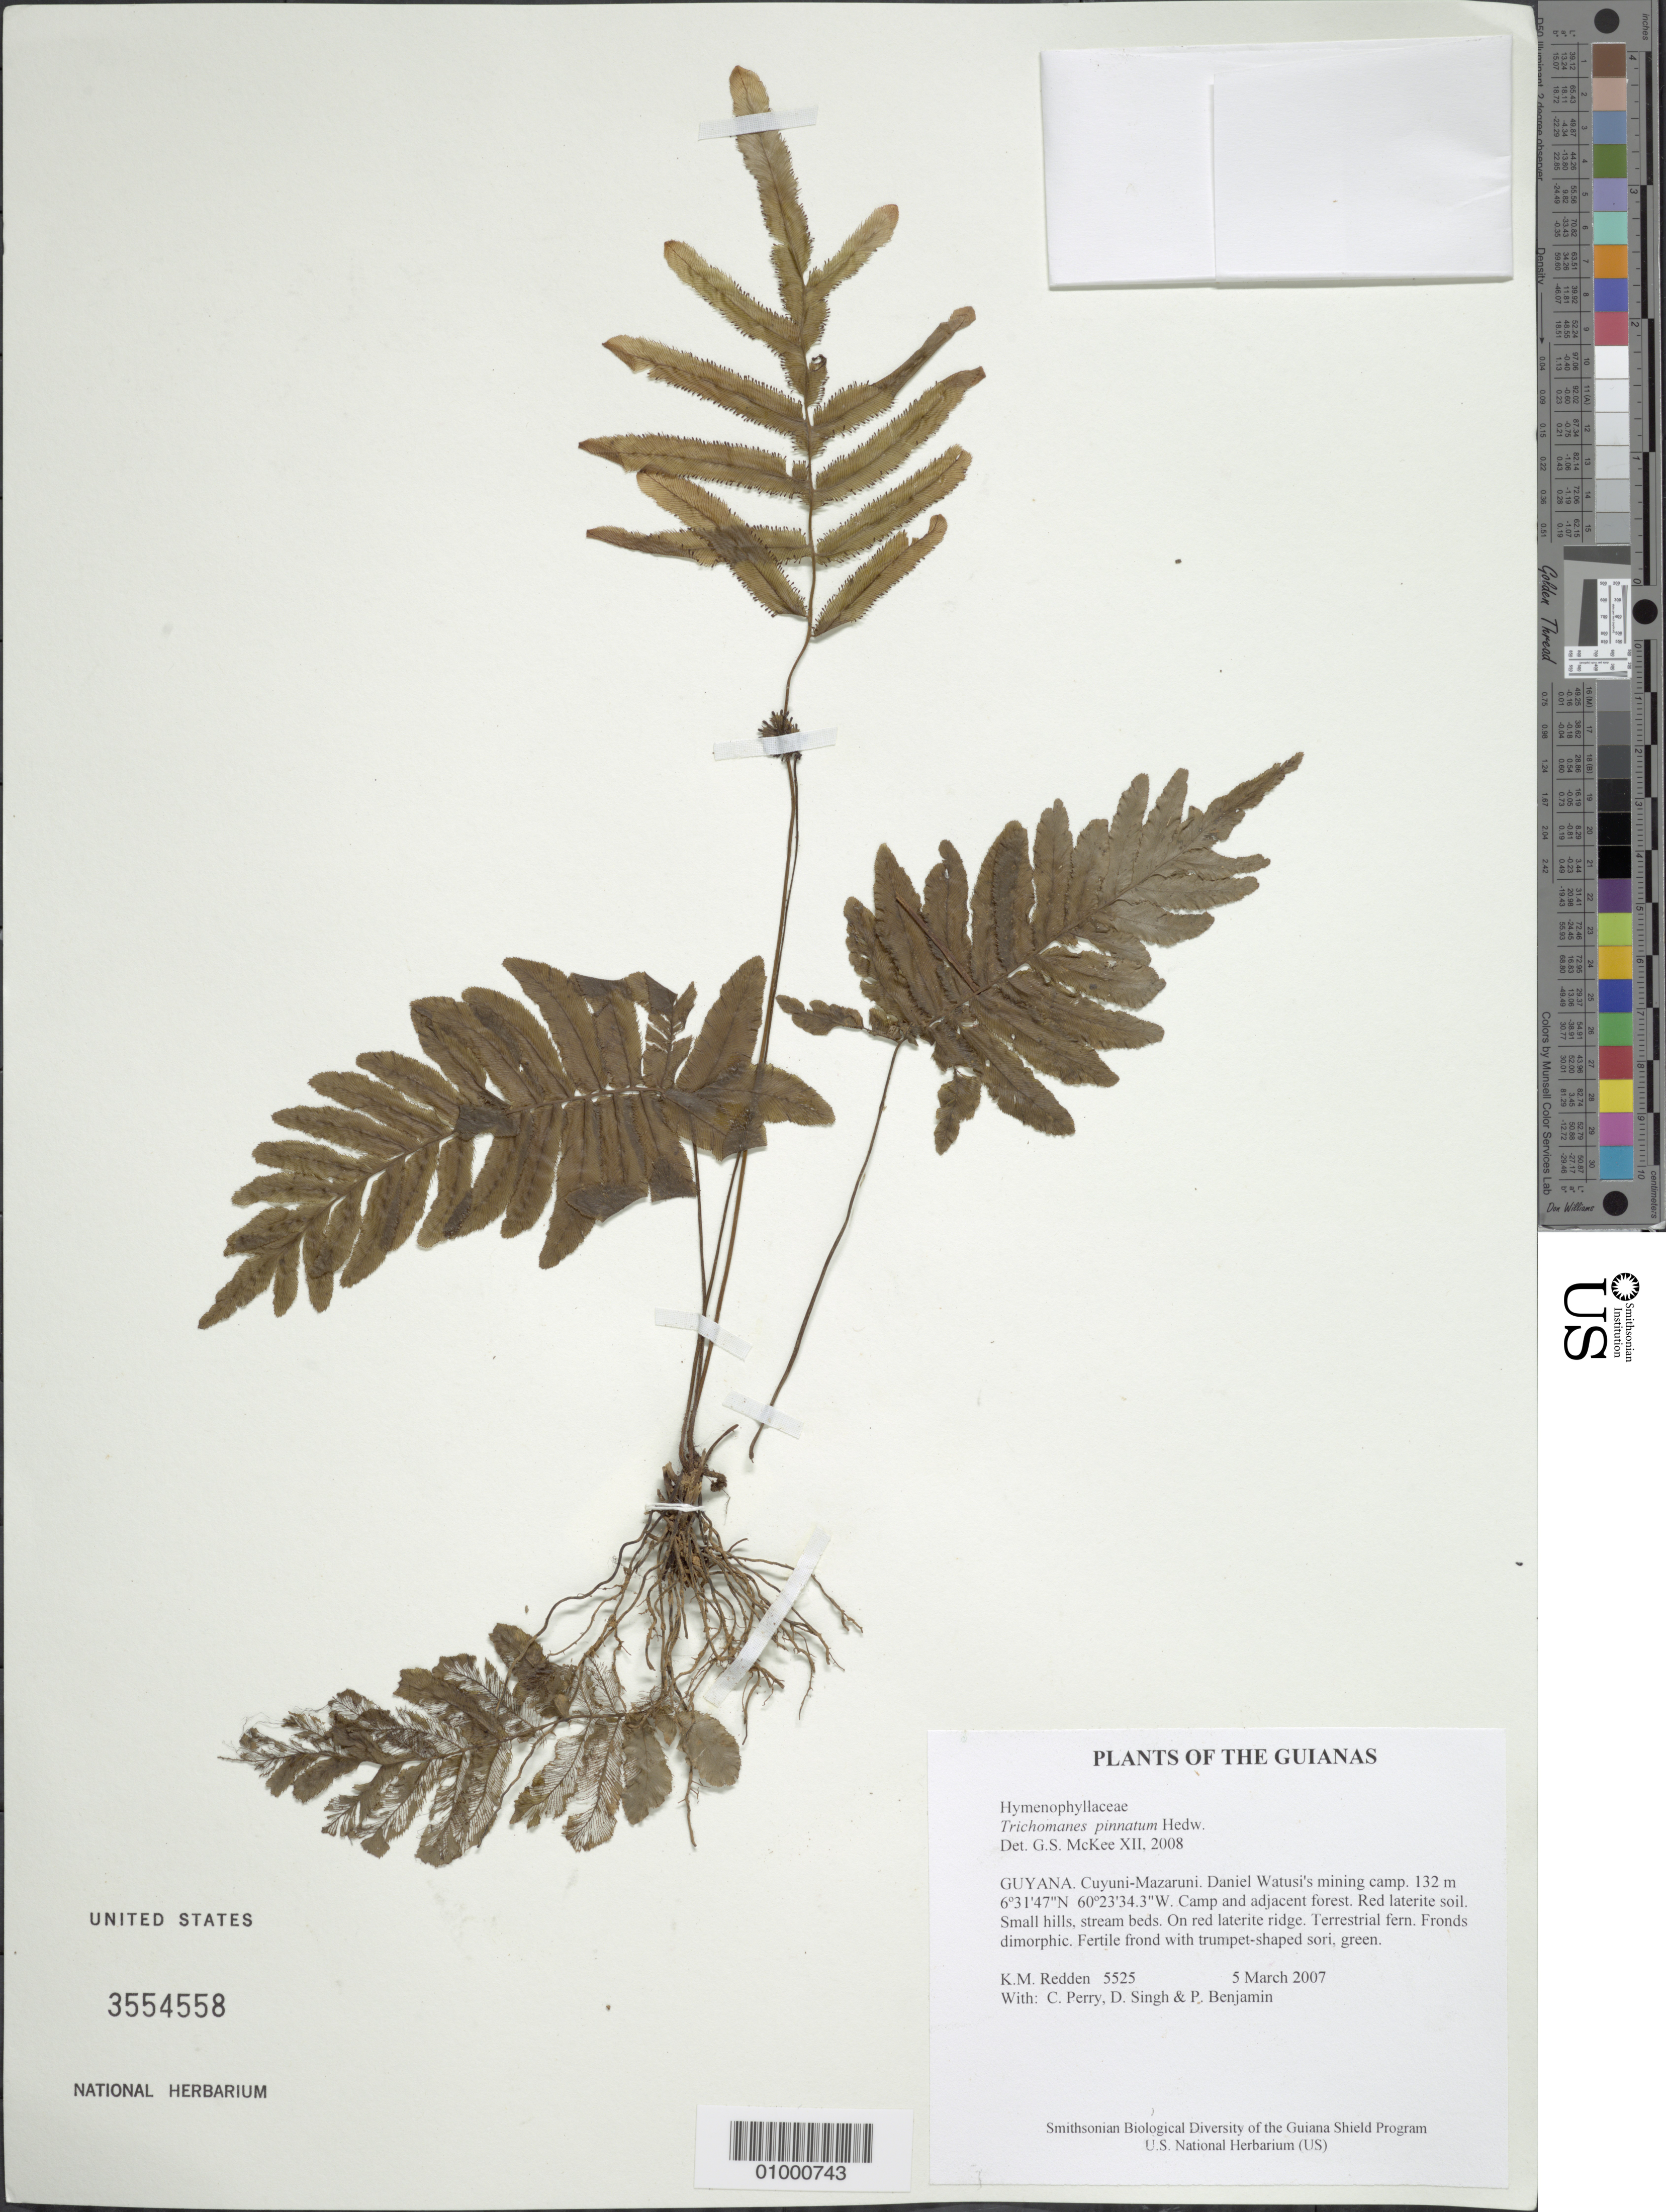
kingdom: Plantae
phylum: Tracheophyta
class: Polypodiopsida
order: Hymenophyllales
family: Hymenophyllaceae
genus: Trichomanes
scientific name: Trichomanes pinnatum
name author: Hedw.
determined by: McKee, G. S., (US), NMNH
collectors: K. M. Redden, C. Perry, D. Singh & P. Benjamin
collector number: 5525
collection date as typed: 5 March 2007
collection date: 2007-03-05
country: Guyana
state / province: Cuyuni-Mazaruni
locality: Daniel Watusi's mining camp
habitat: Camp and adjacent forest. Red laterite soil. Small hills, stream beds. On red laterite ridge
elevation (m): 132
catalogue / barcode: US 3554558